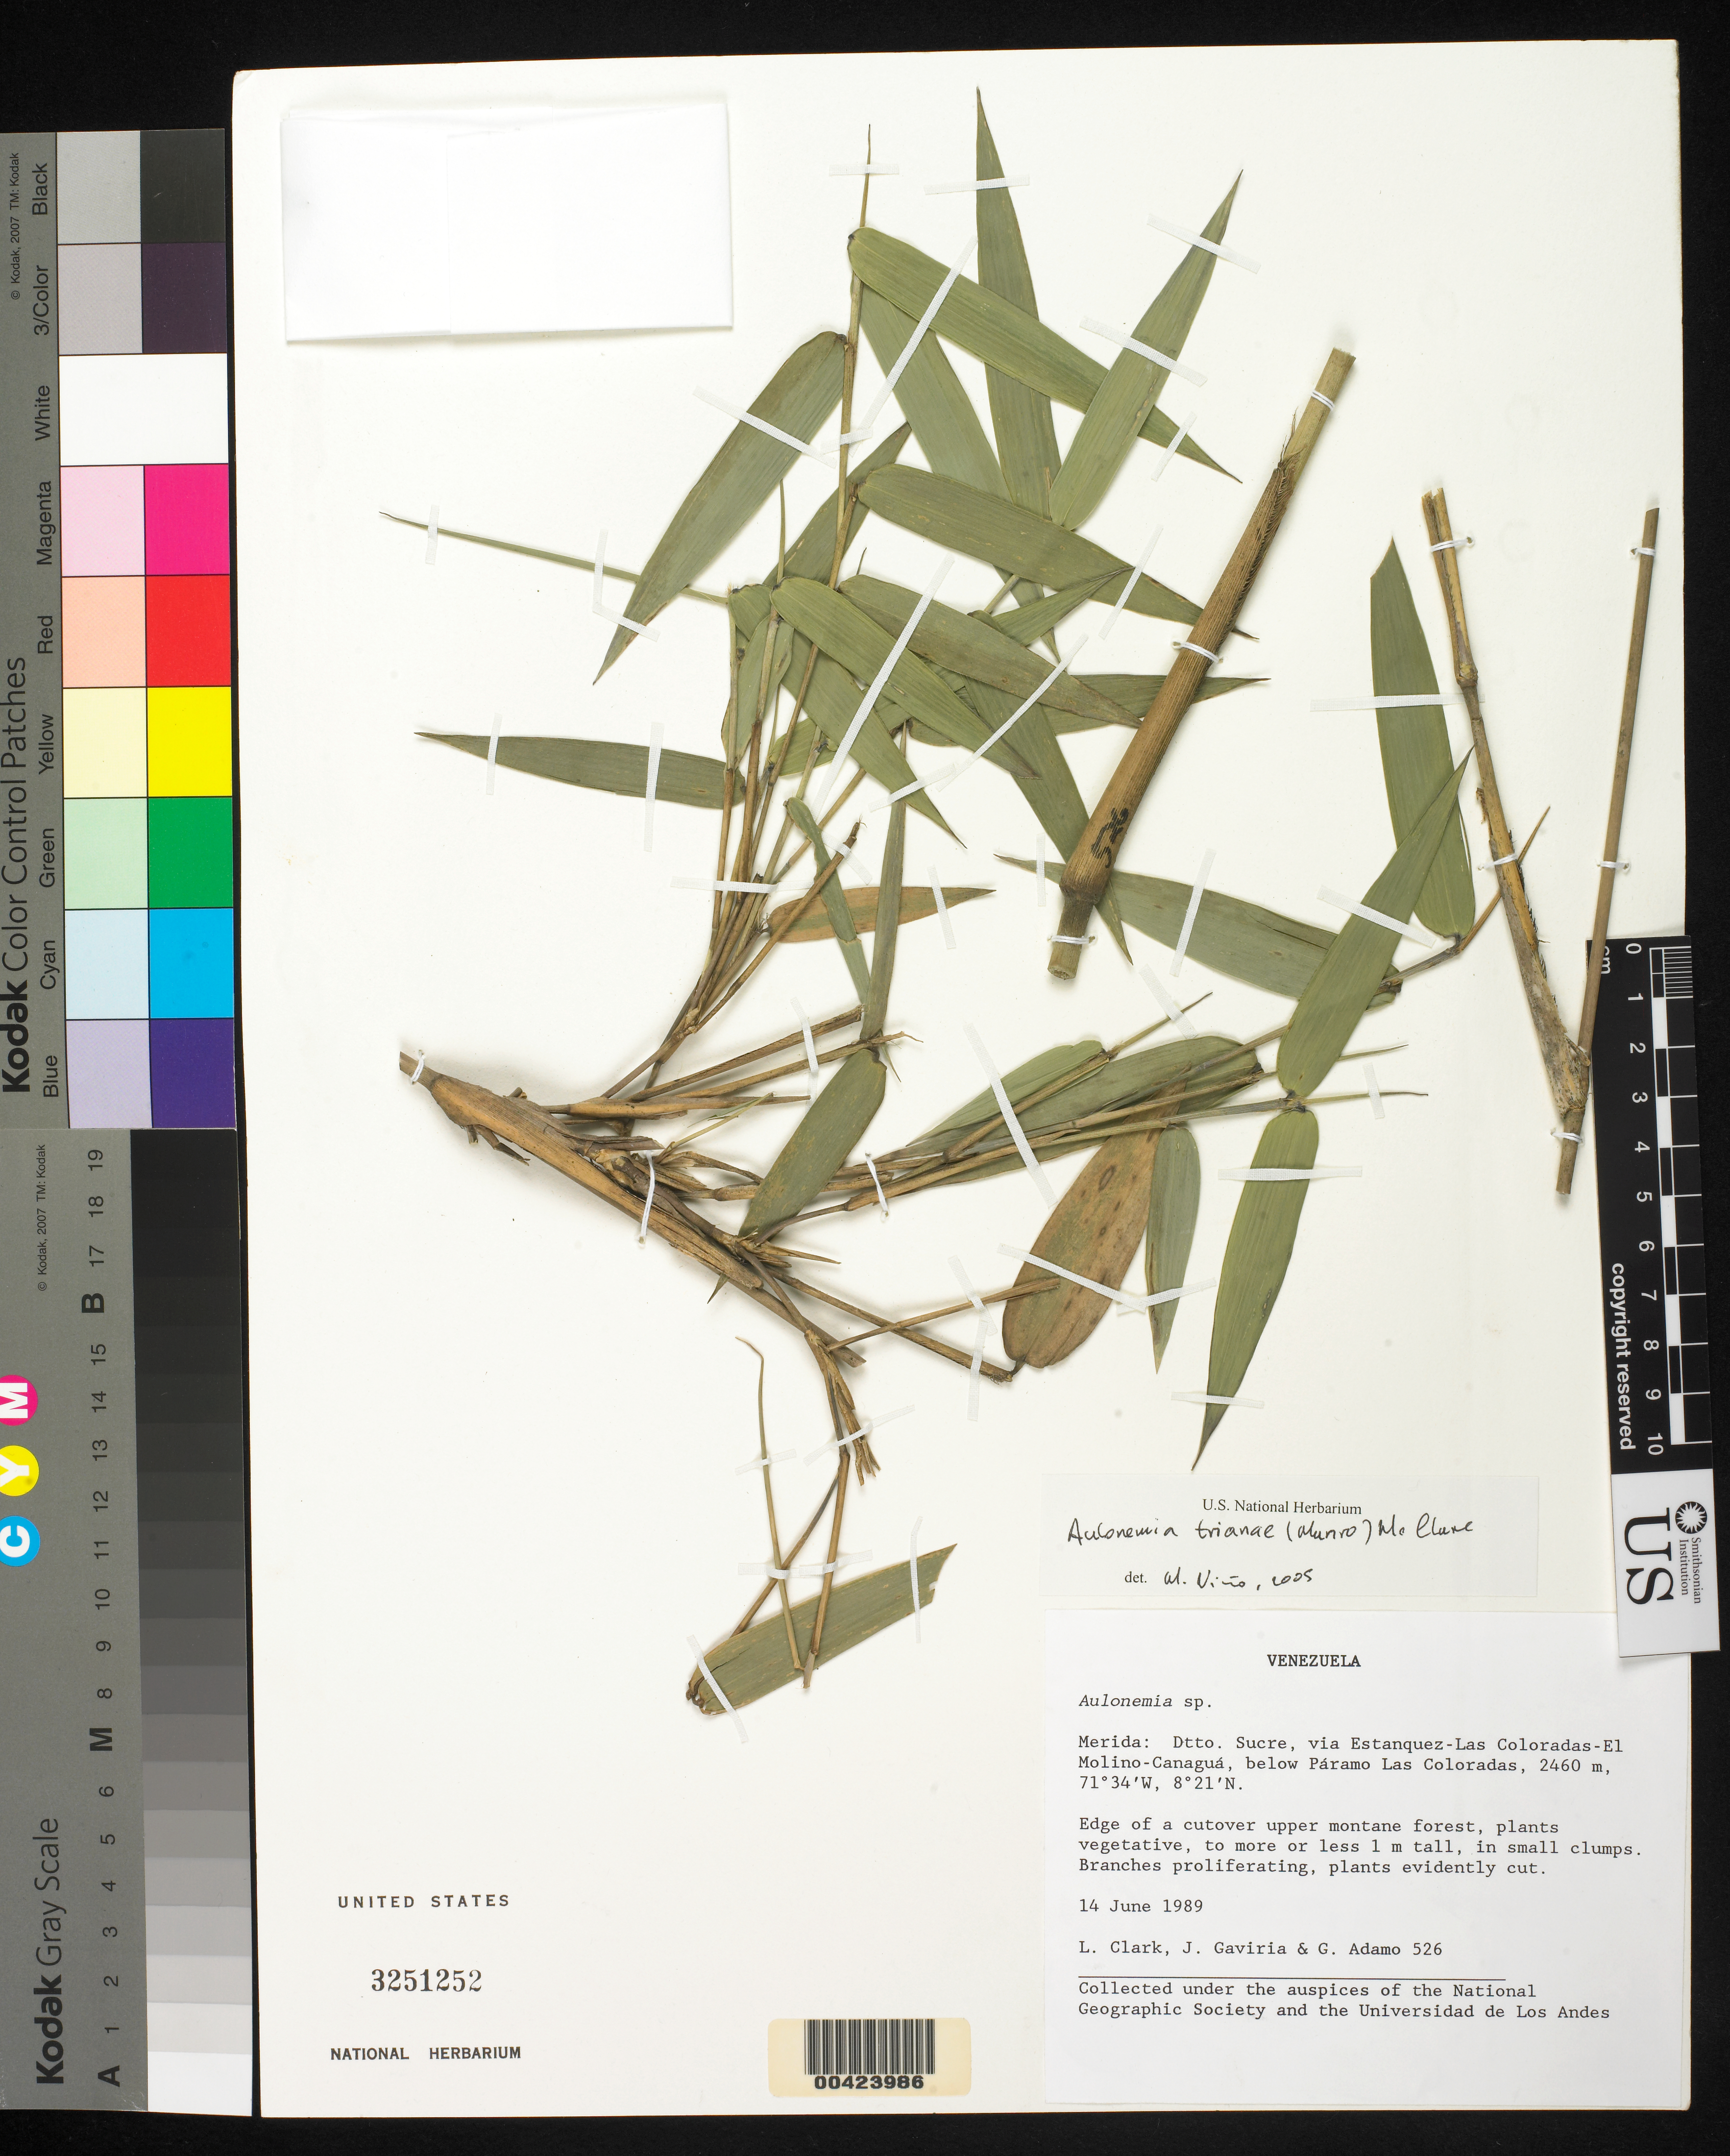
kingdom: Plantae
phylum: Tracheophyta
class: Liliopsida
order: Poales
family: Poaceae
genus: Aulonemia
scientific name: Aulonemia ximenae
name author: L.G. Clark et al.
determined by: Dorr, L. J., (BOT), Smithsonian Institution - National Museum of Natural History (UNITED STATES)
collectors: L. G. Clark, J. Gaviria & G. Adamo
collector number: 526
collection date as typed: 14 Jun 1989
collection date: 1989-06-14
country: Venezuela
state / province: Mérida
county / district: Sucre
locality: Paramo las Coloradas, below; via Estanquez - Las Coloradas - El Molino - Canagua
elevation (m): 2460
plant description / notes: Paratype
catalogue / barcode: US 3251252